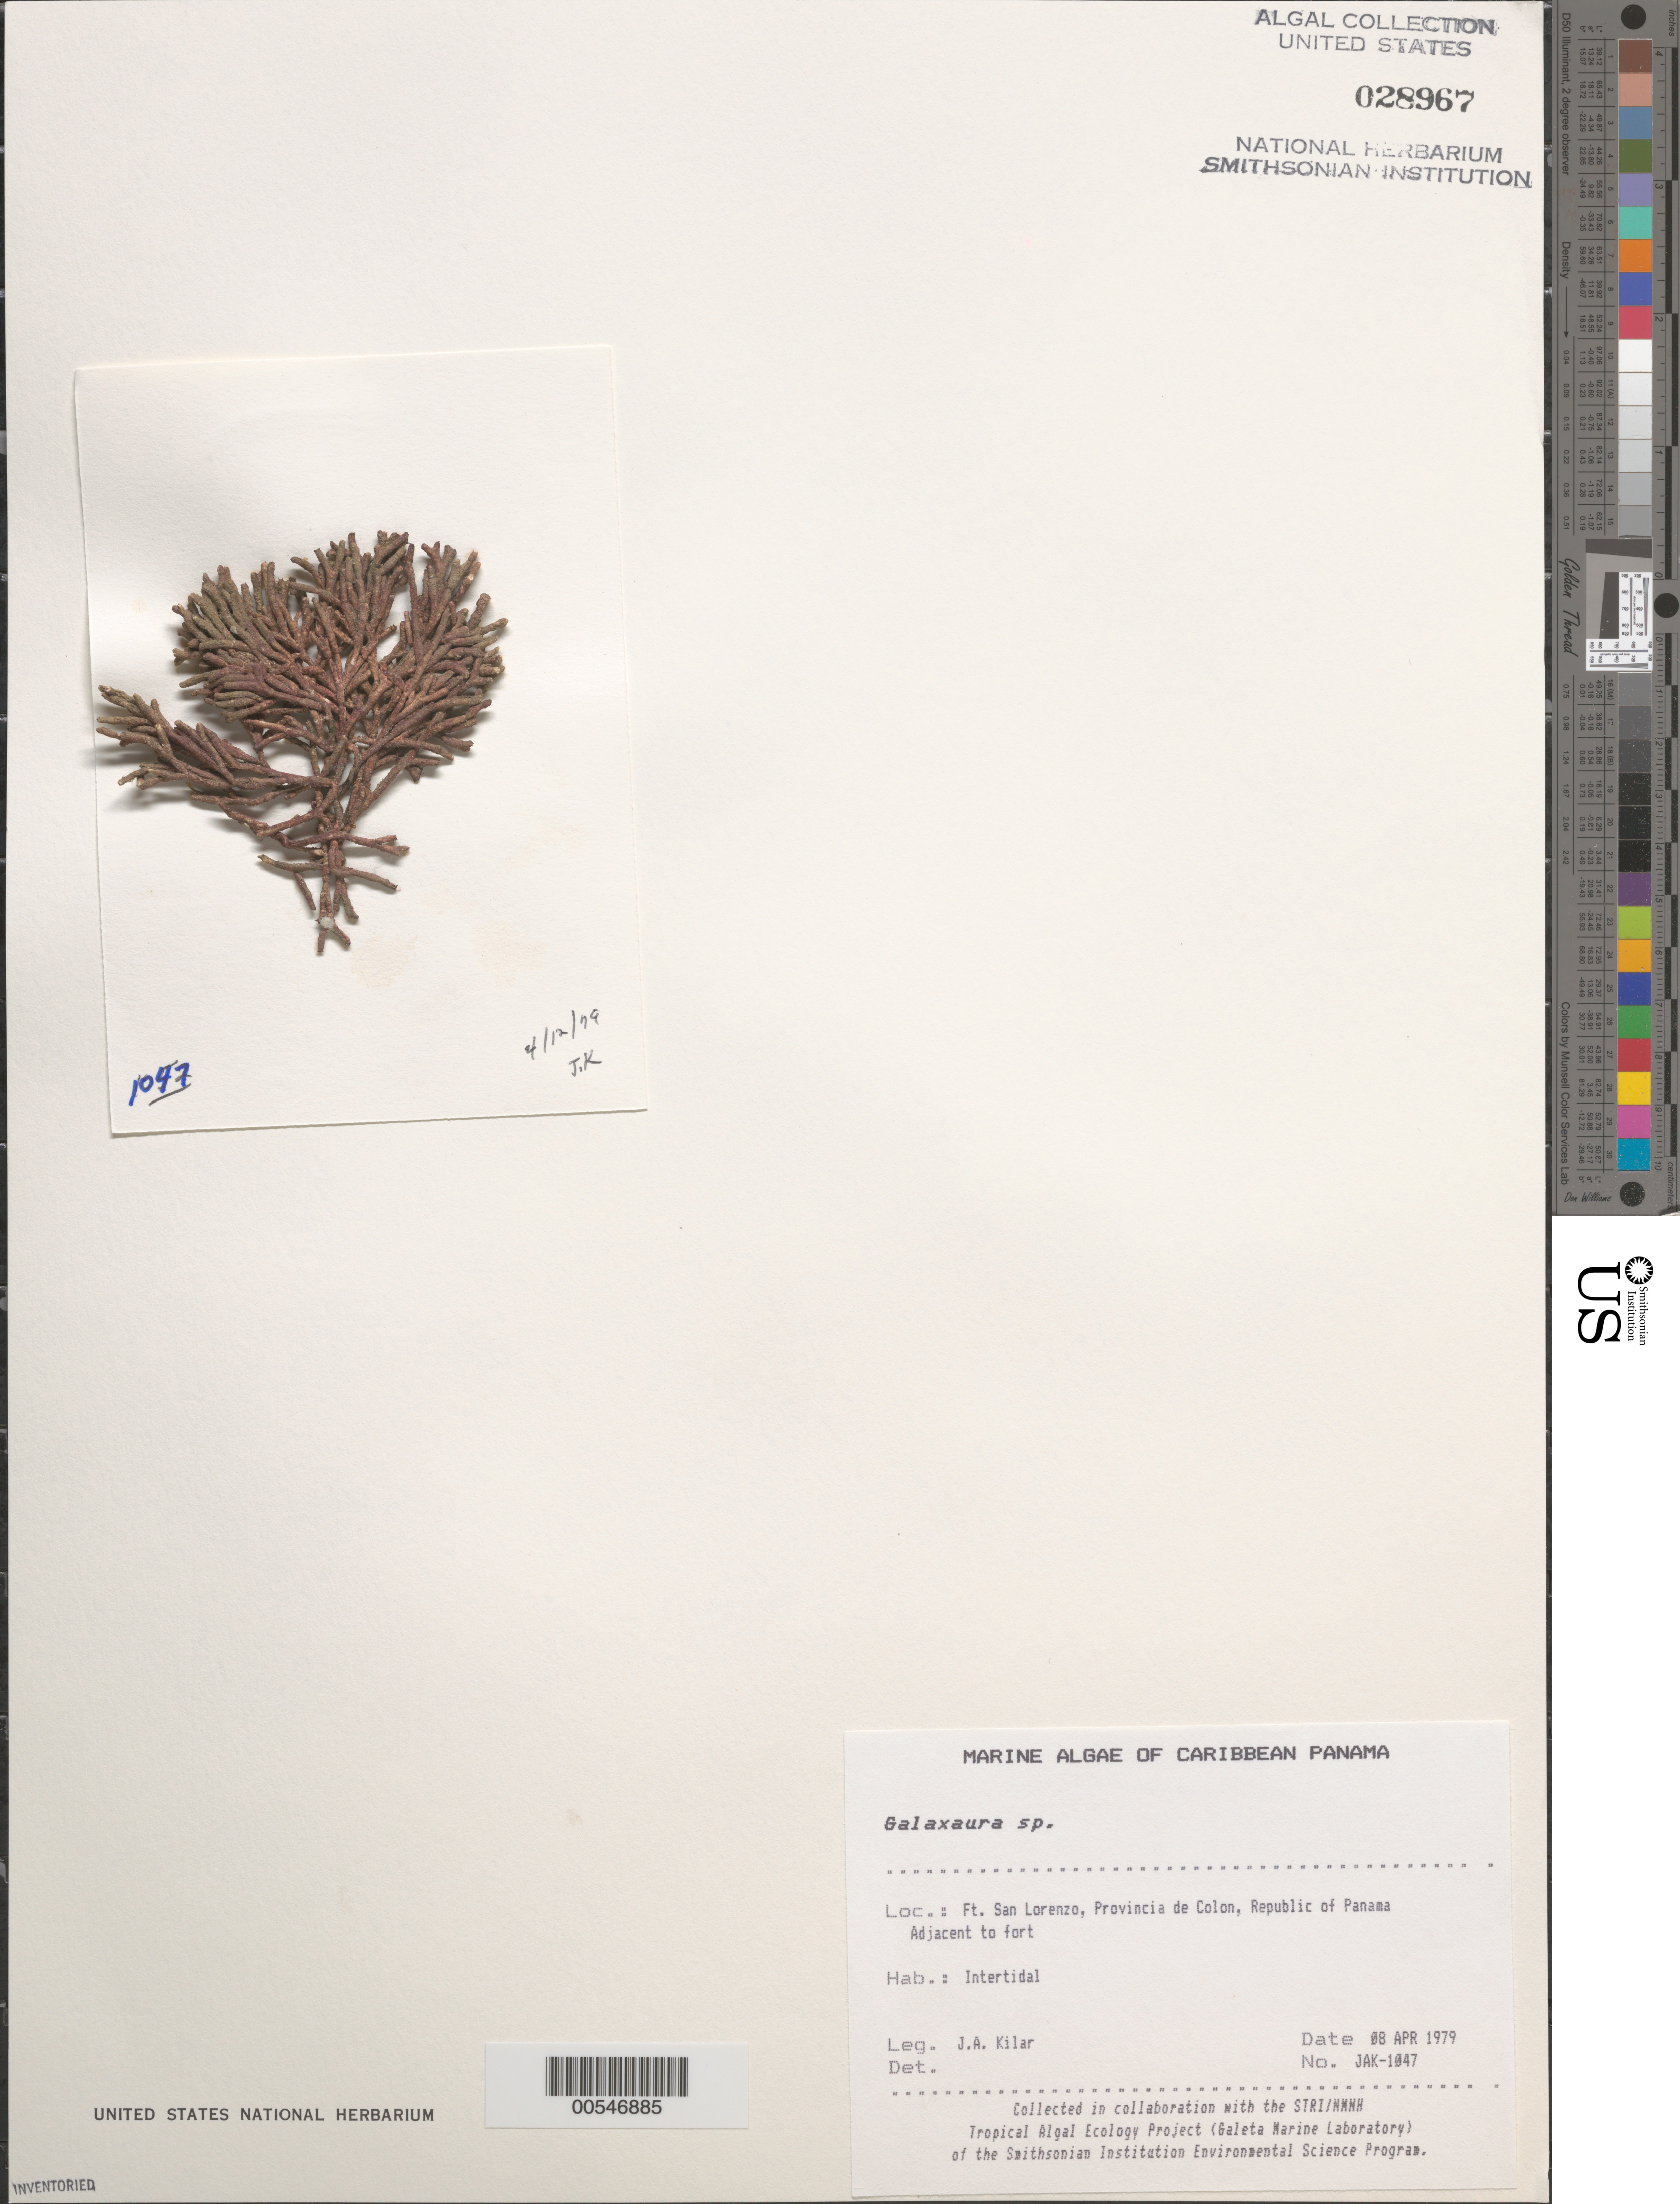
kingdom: Plantae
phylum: Rhodophyta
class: Florideophyceae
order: Nemaliales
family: Galaxauraceae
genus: Galaxaura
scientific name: Galaxaura sp.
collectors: J. A. Kilar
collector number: JAK-1047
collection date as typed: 08 Apr 1979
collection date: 1979-04-08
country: Panama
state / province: Colón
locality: Fort San Lorenzo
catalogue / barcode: US 28967